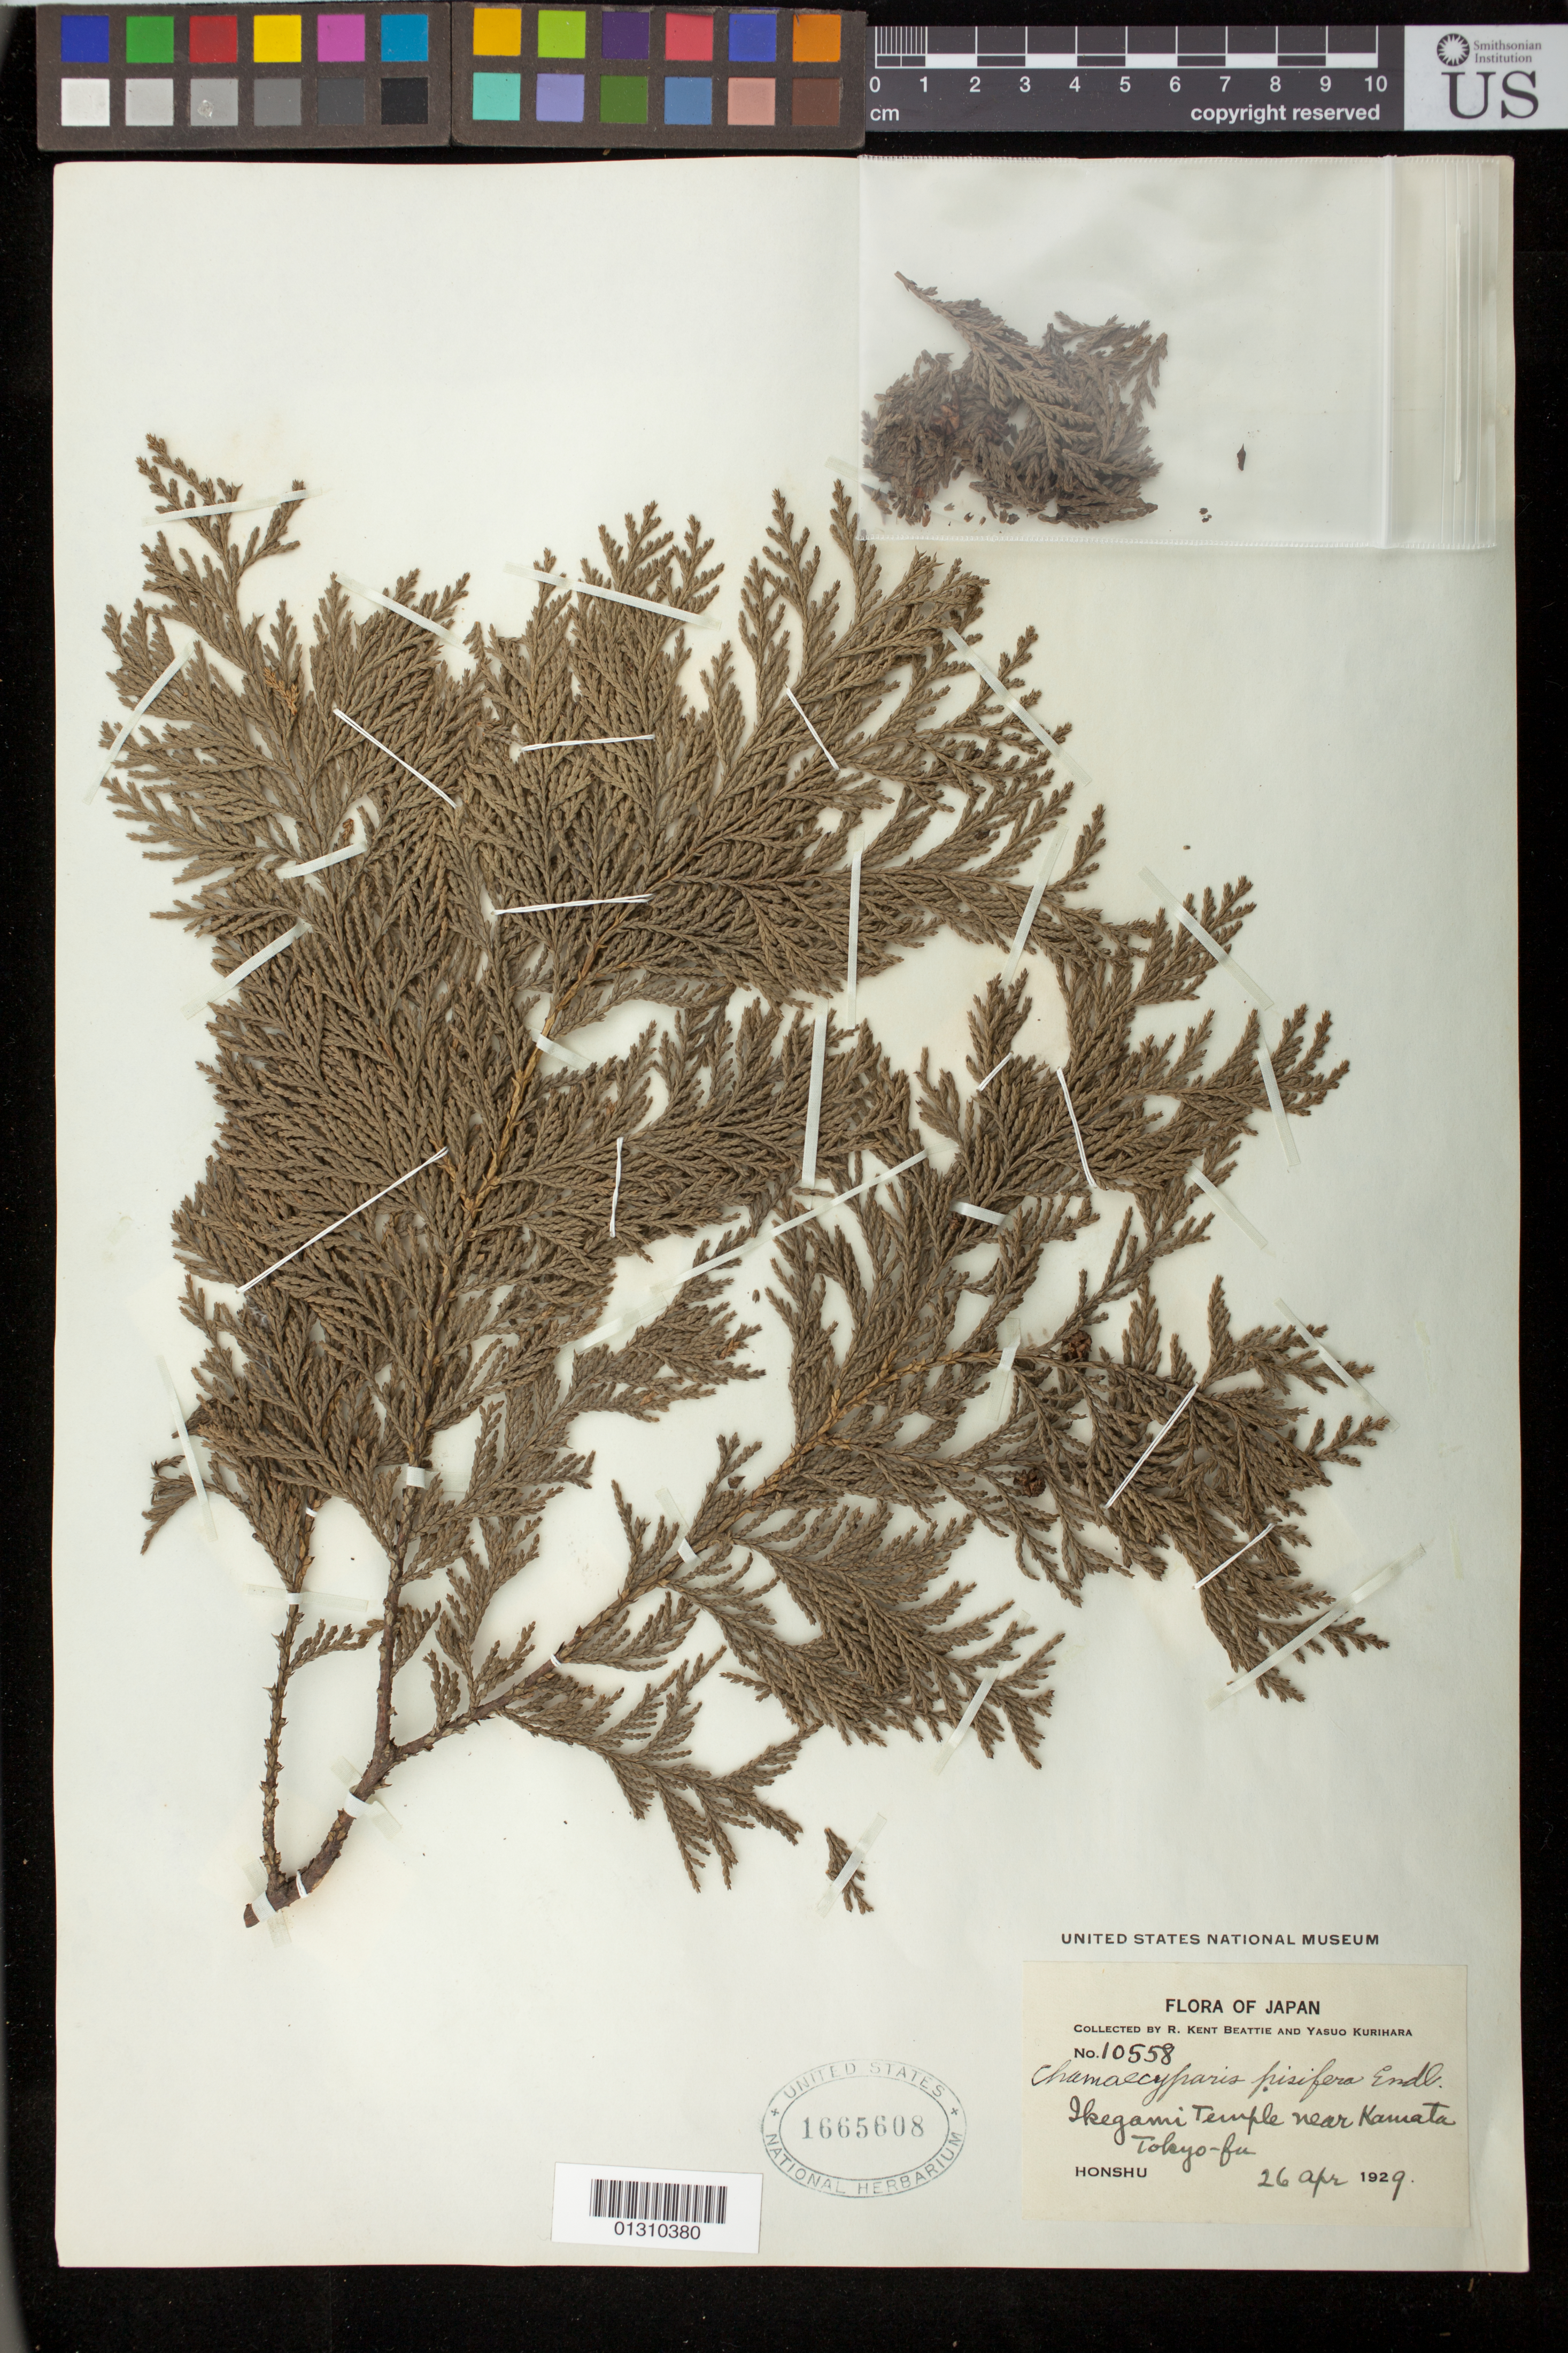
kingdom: Plantae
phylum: Tracheophyta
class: Pinopsida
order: Pinales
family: Cupressaceae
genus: Chamaecyparis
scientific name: Chamaecyparis pisifera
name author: (Siebold & Zucc.) Endl.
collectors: R. K. Beattie & Y. Kurihara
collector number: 10558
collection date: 1929-04-26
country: Japan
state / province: Tokyo, Federal City of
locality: Ikegami Temple near Kamata; Honshu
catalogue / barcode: US 1665608